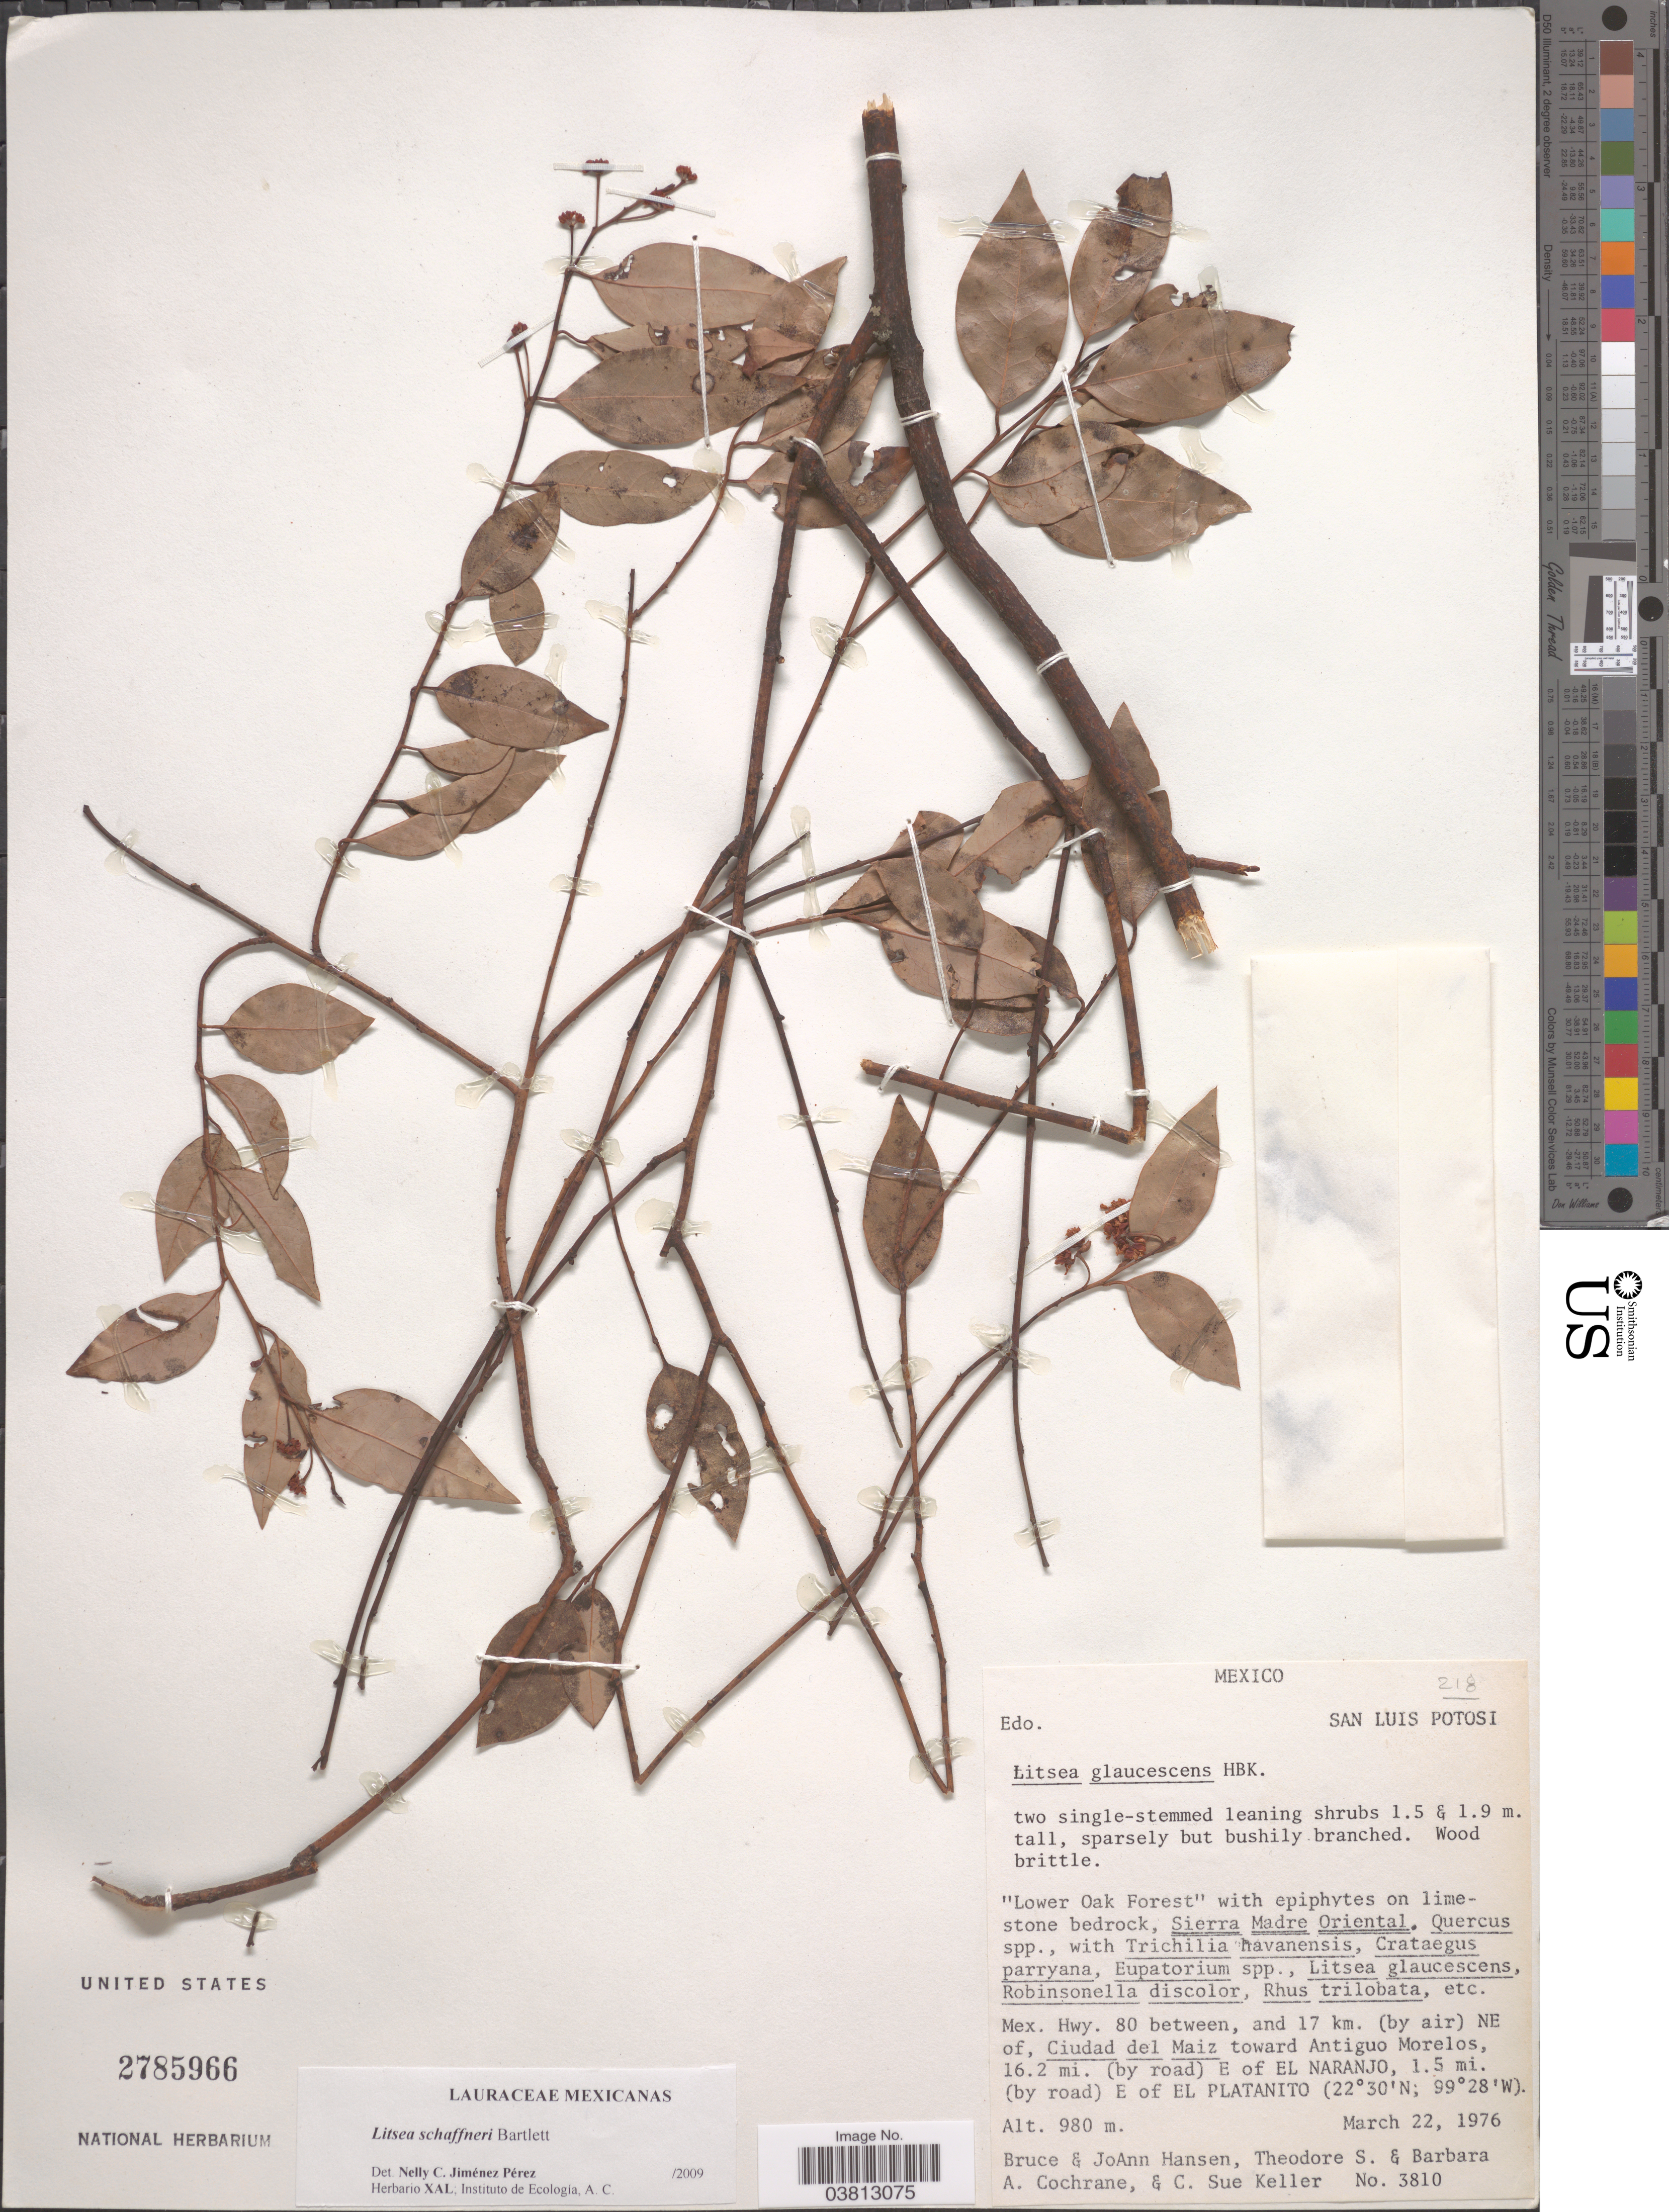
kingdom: Plantae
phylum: Tracheophyta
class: Magnoliopsida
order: Laurales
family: Lauraceae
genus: Litsea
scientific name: Litsea schaffneri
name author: Bartlett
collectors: B. Hansen, J. Hansen, T. S. Cochrane, B. Cochrane & C. Keller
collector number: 3810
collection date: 1976-03-22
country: Mexico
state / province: San Luis Potosí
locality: Mex. Hwy. 80 between, and 17 km. (by air) NE of , Ciudad del Maiz toward Antiguo Morelos, 16.2 mi. (by road) E of El Naranjo, 1.5 mi. (by road) E of El Plantanito.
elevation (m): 980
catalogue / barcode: US 2785966